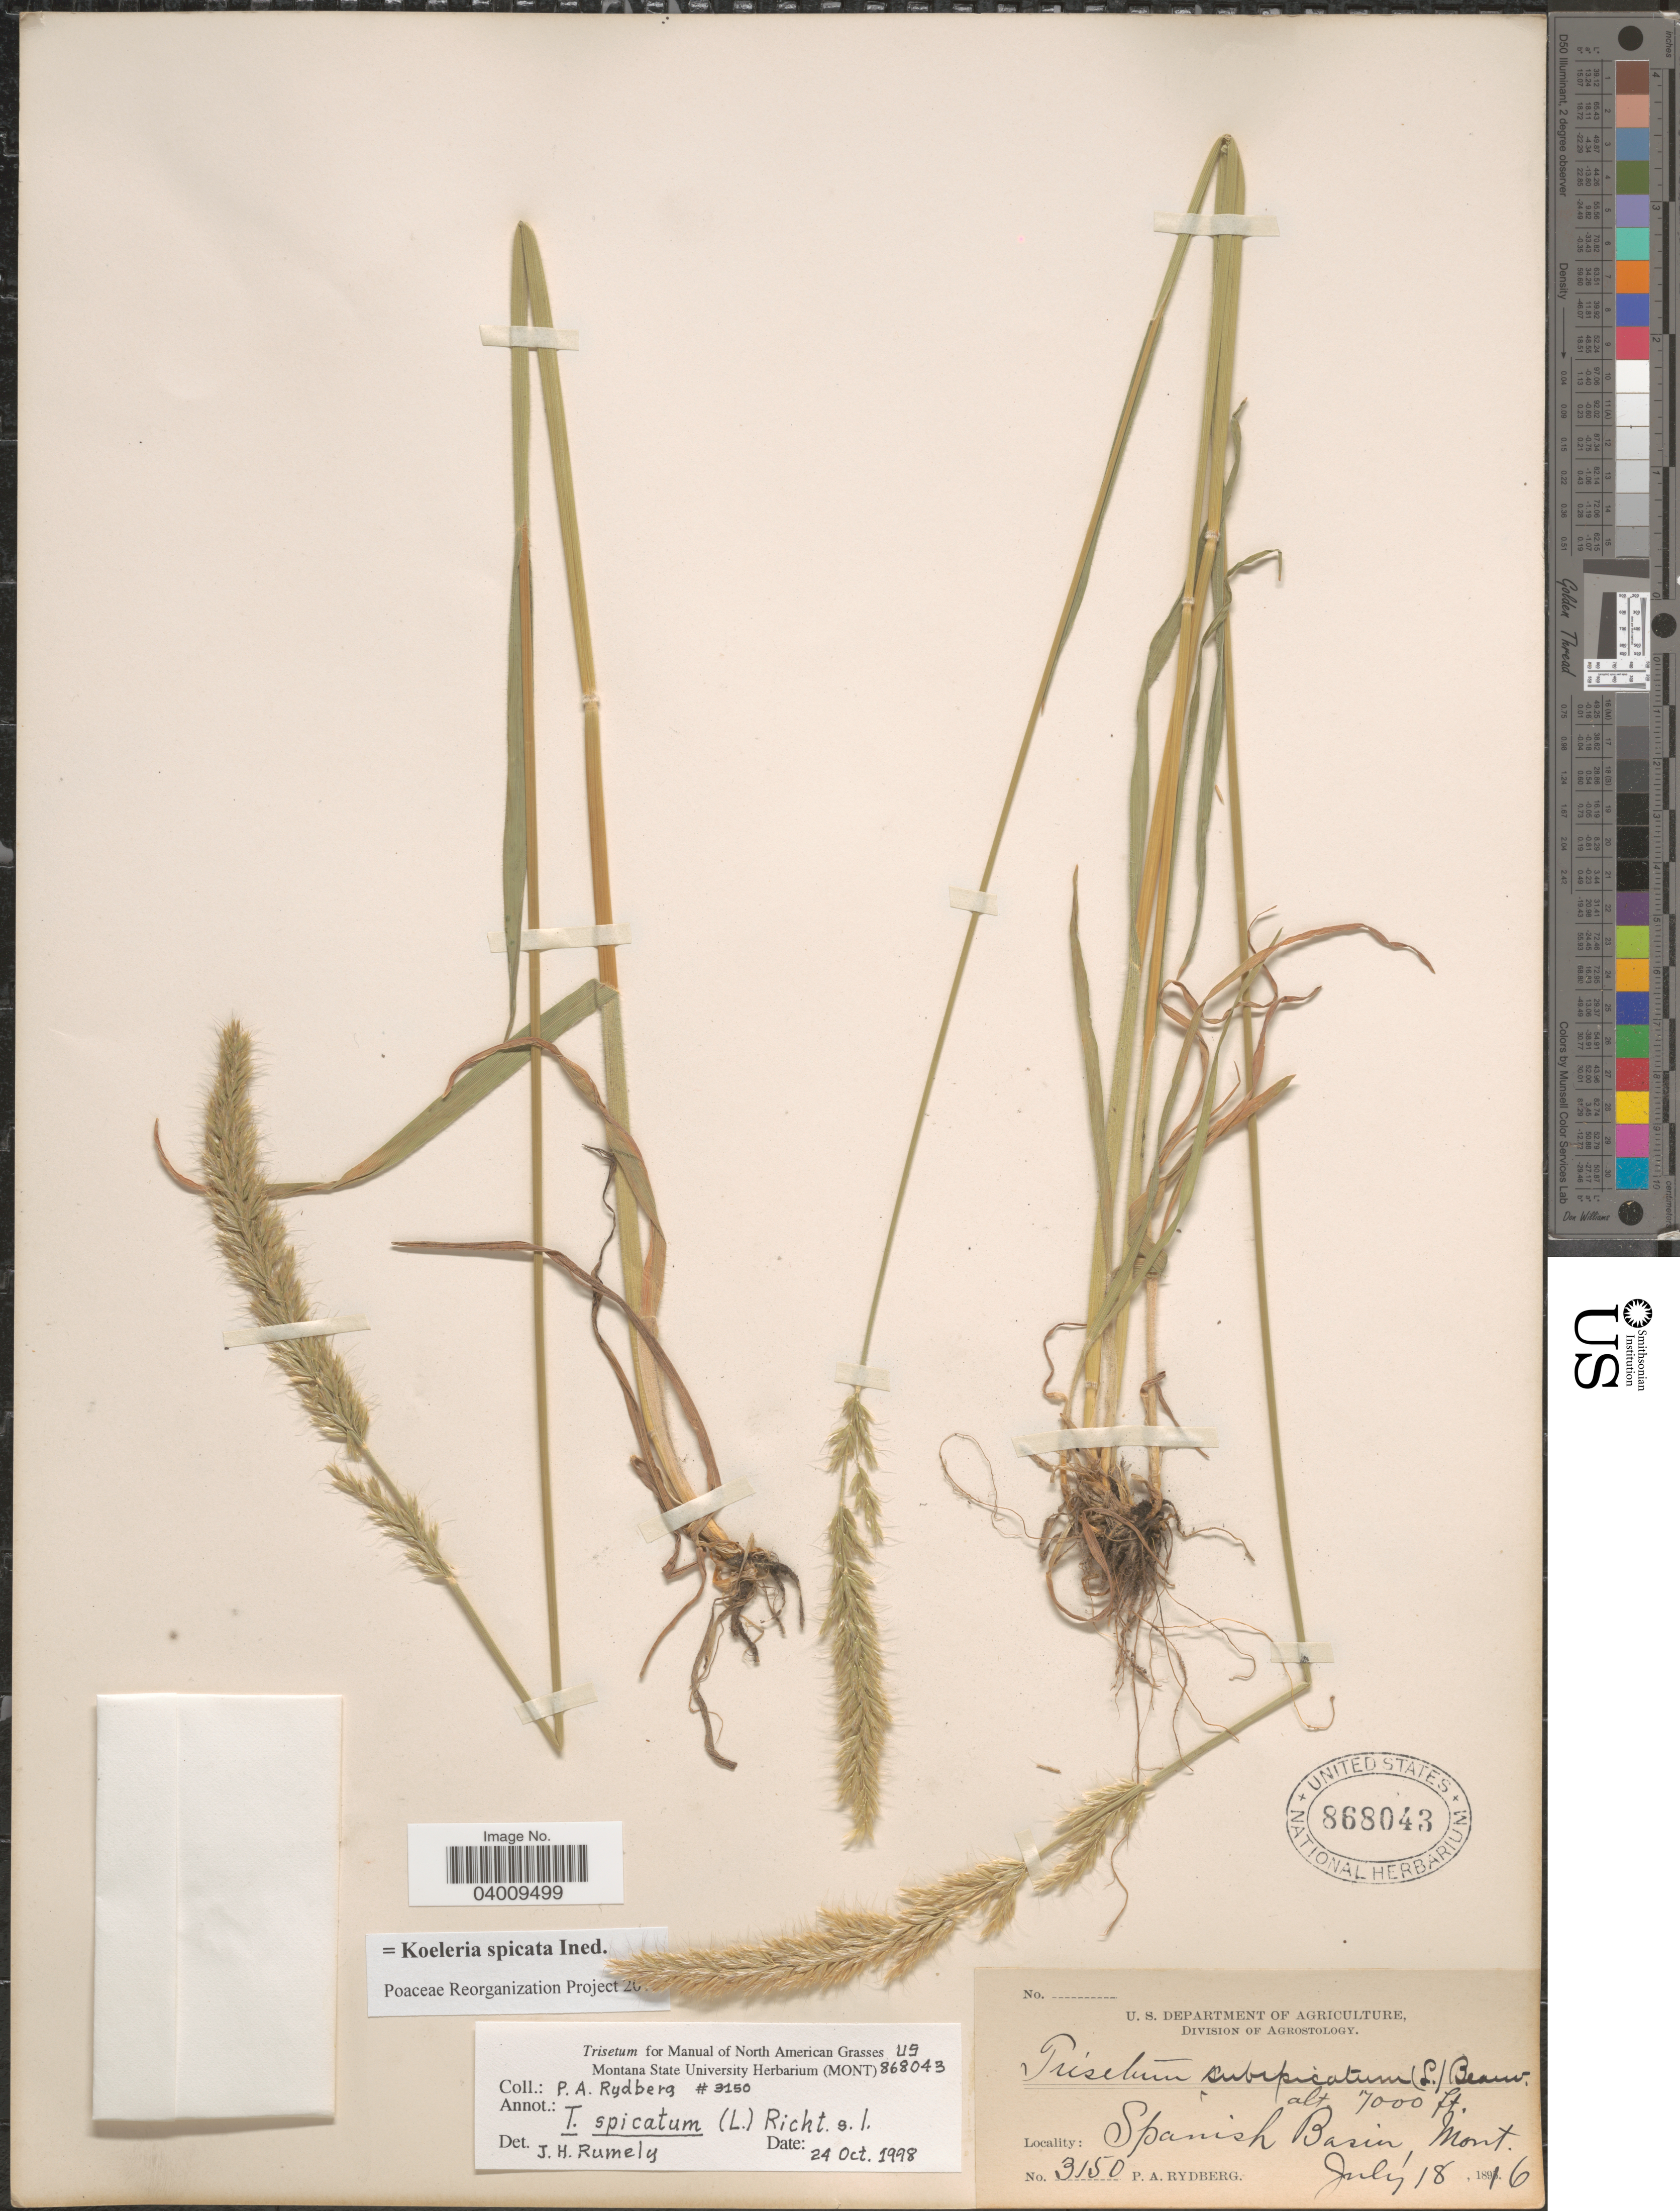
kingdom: Plantae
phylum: Tracheophyta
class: Liliopsida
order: Poales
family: Poaceae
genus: Koeleria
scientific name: Koeleria spicata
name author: (L.) Barberá et al.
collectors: P. A. Rydberg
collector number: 3150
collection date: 1896-07-18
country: United States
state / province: Montana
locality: Spanish Basin.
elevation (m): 2134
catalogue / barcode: US 868043